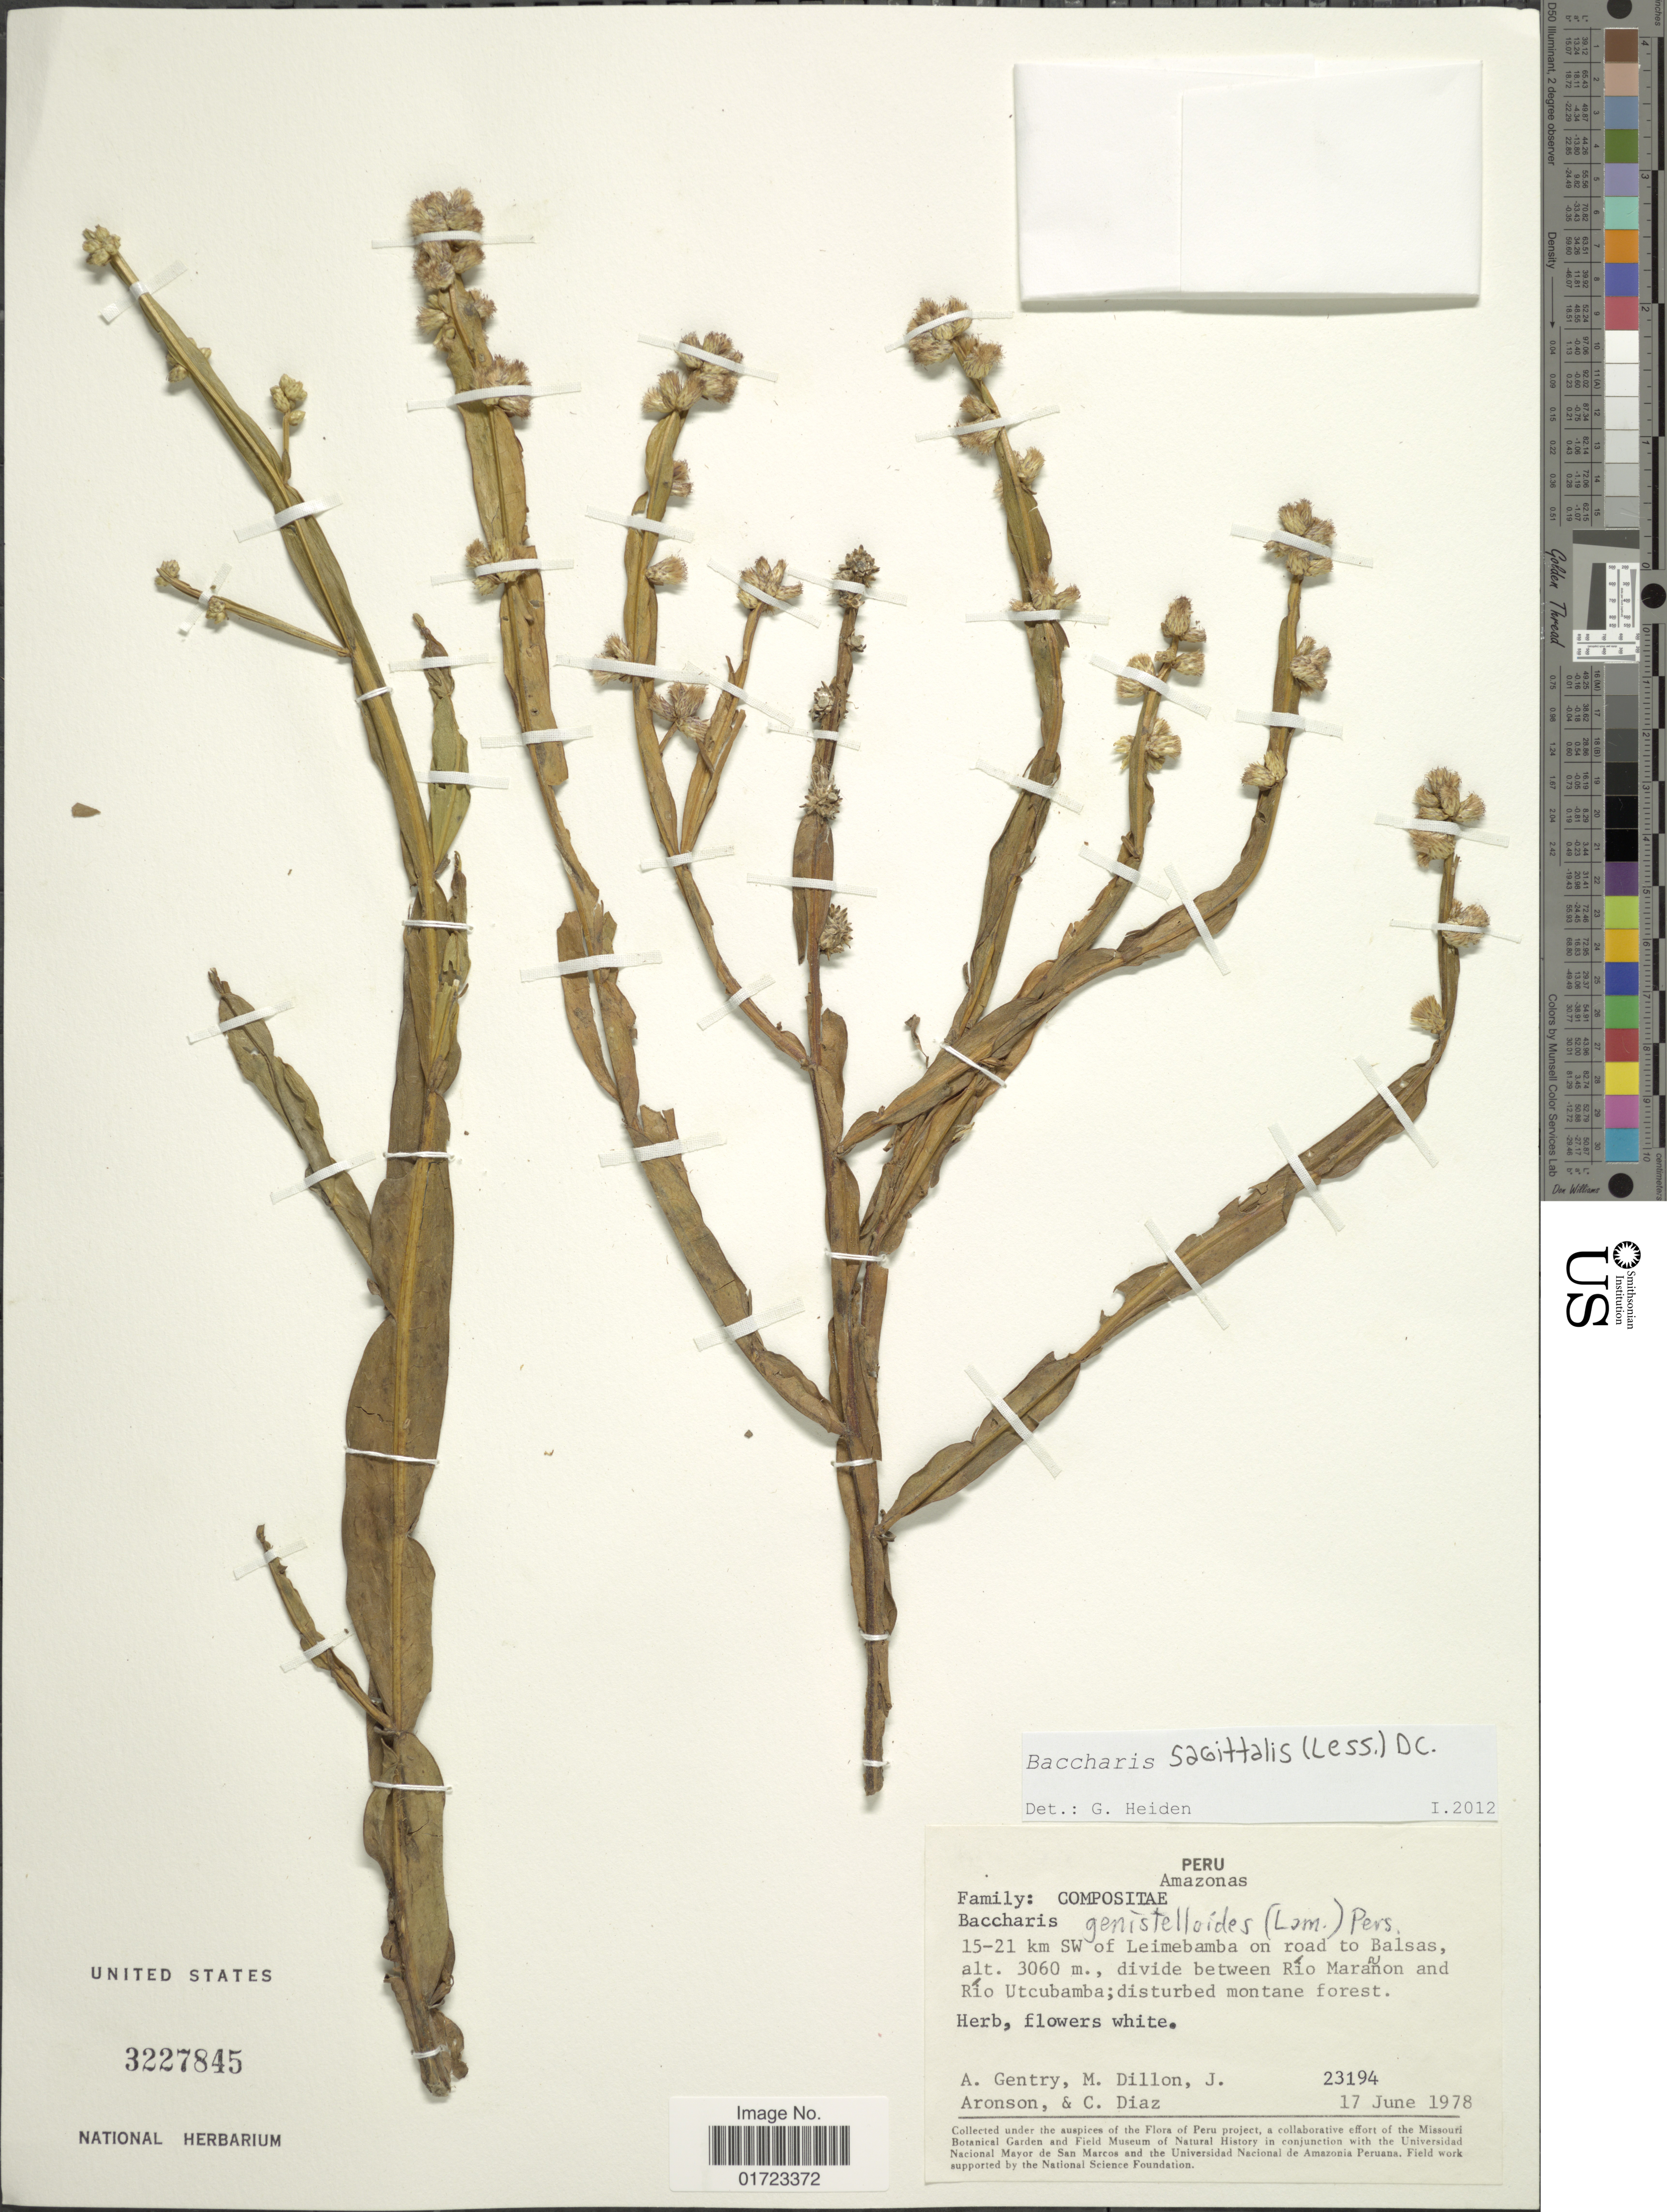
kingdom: Plantae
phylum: Tracheophyta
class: Magnoliopsida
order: Asterales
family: Asteraceae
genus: Baccharis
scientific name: Baccharis sagittalis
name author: (Less.) DC.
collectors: A. H. Gentry, M. O. Dillon, J. Aronson & C. Díaz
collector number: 23194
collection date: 1978-06-17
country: Peru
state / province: Amazonas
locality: Peru, Amazonas. 15-21 km SW of Leimebamba on road to Balsas. Divide between Rio Maranon and Rio Utcubamba.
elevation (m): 3060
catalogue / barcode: US 3227845